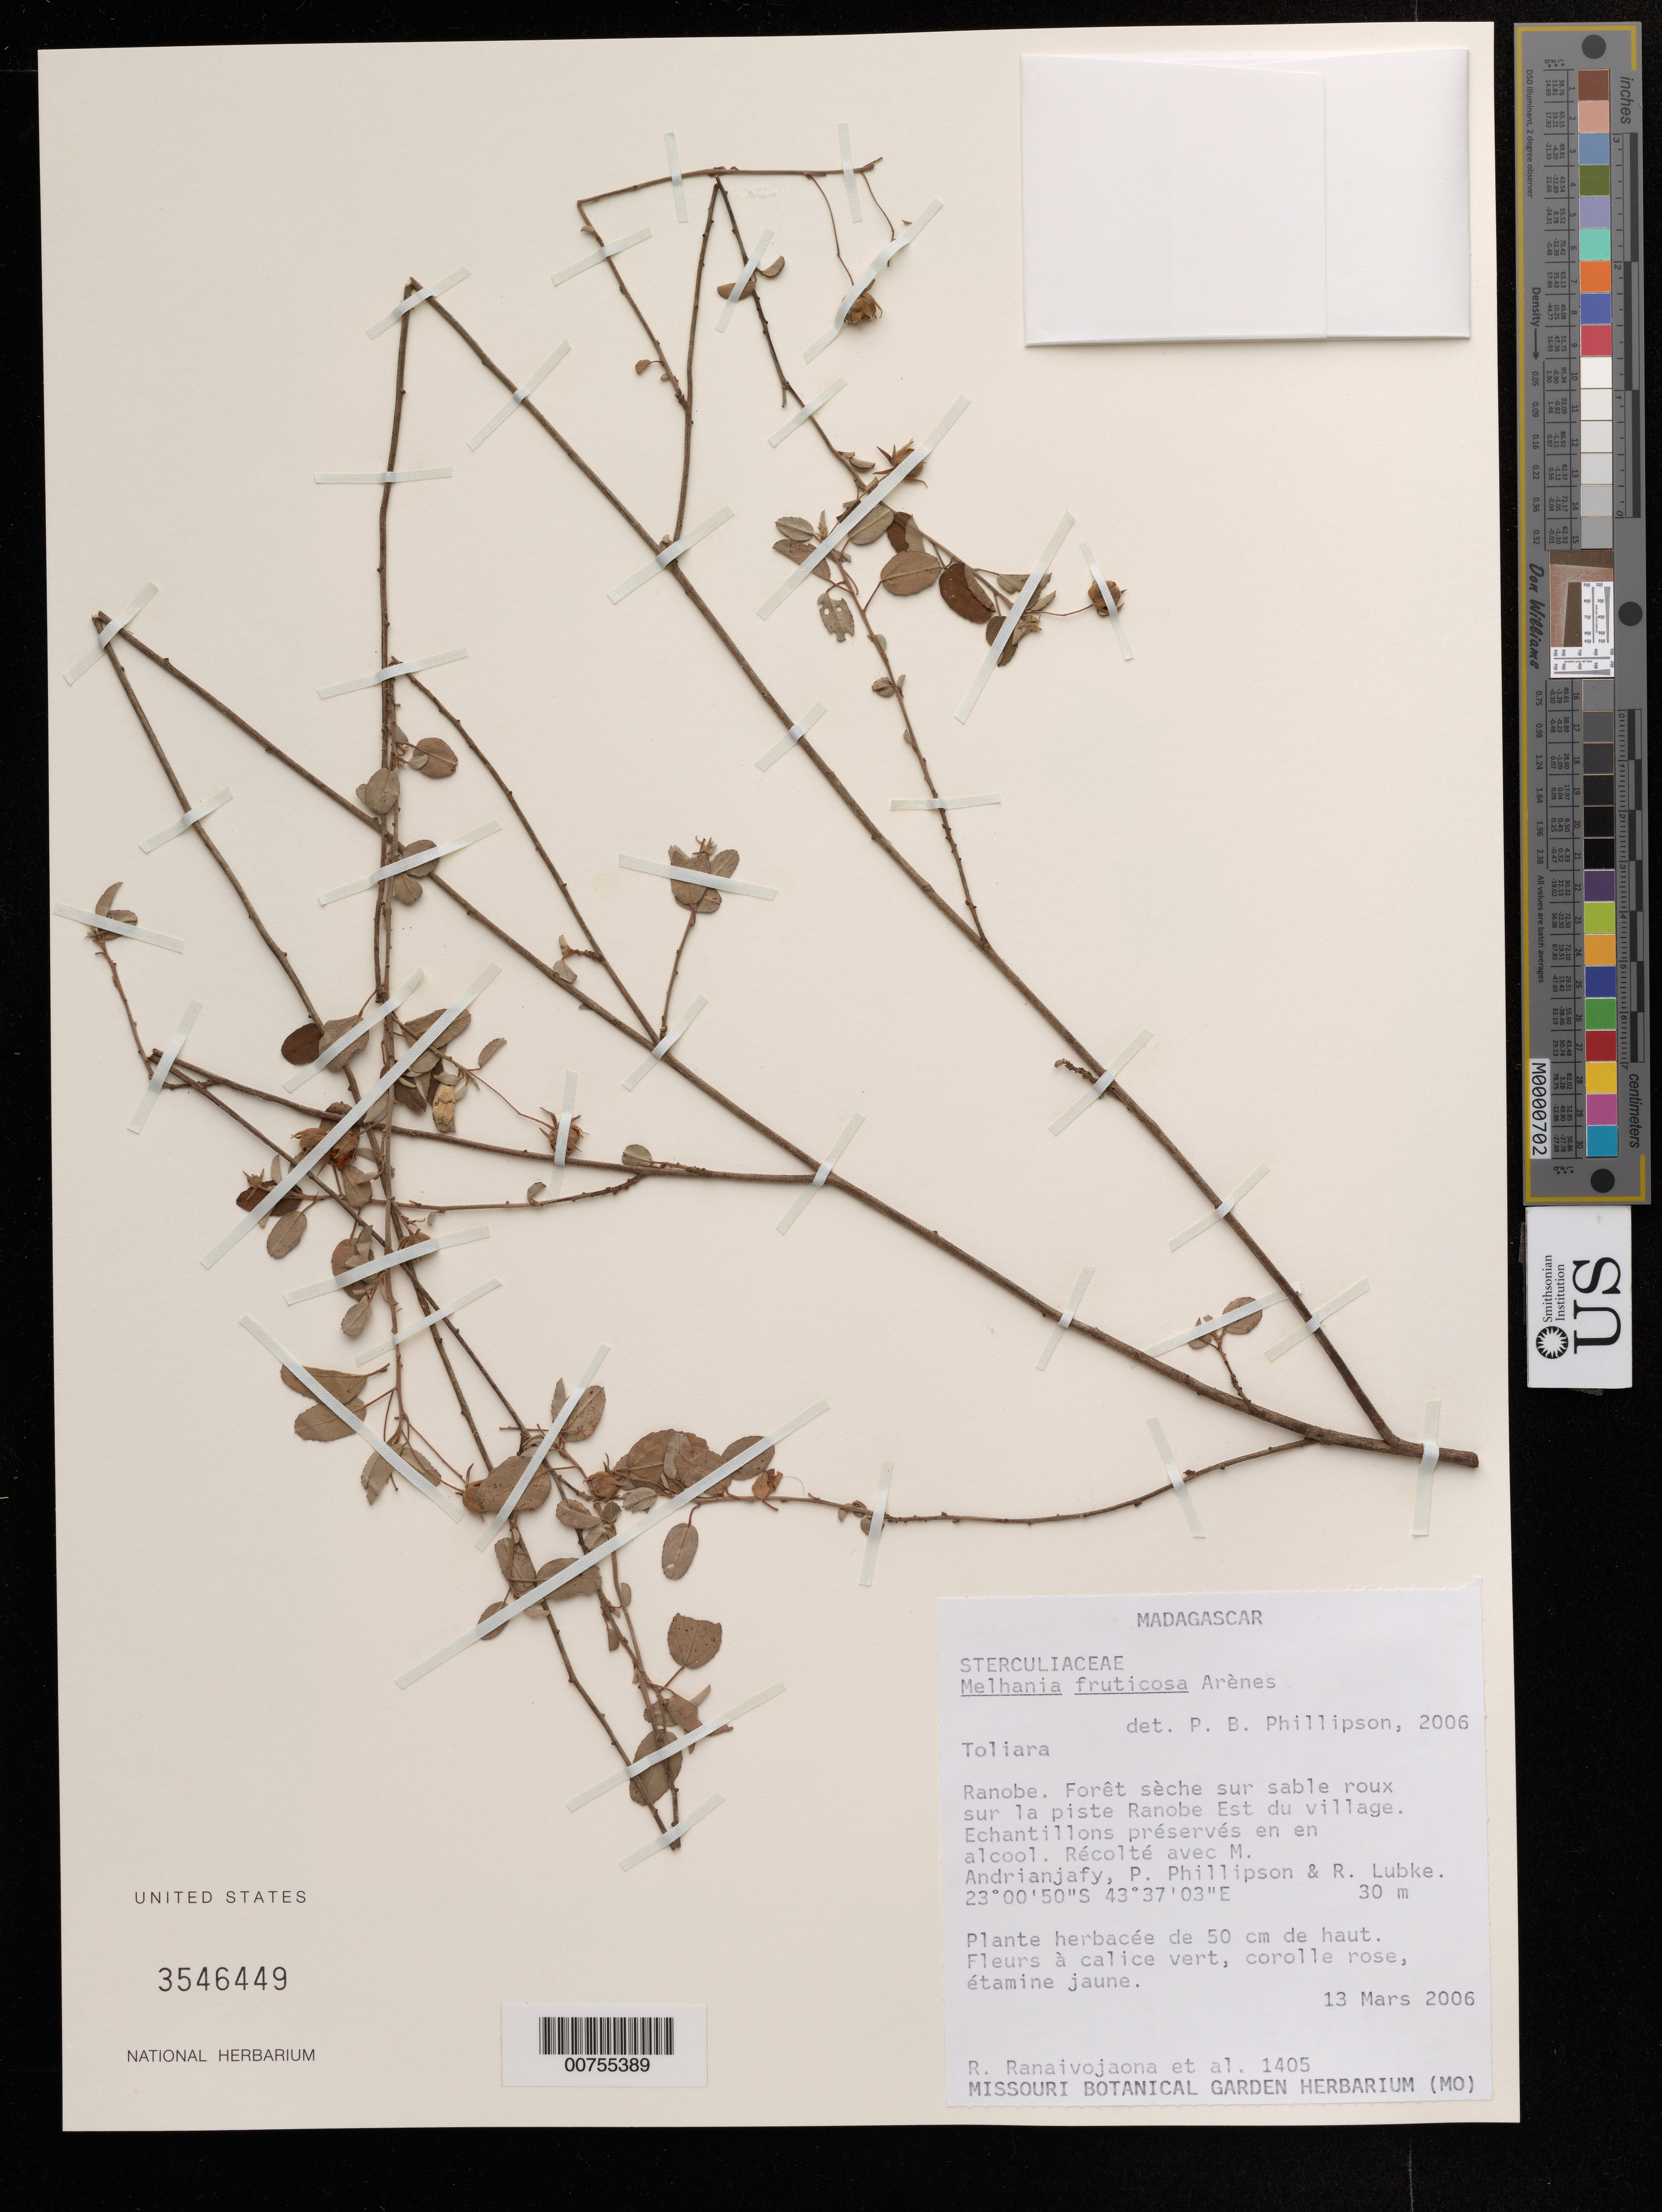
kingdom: Plantae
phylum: Tracheophyta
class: Magnoliopsida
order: Malvales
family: Malvaceae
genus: Melhania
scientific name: Melhania fruticosa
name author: Arènes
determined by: Phillipson, P. B.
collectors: R. Ranaivojaona & et al.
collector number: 1405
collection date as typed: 13 Mar 2006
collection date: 2006-03-13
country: Madagascar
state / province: Atsimo-Andrefana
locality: Ranobe. Sur la piste Ranobe Est du village.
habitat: Forêt sèche sur sable roux.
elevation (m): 30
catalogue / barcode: US 3546449